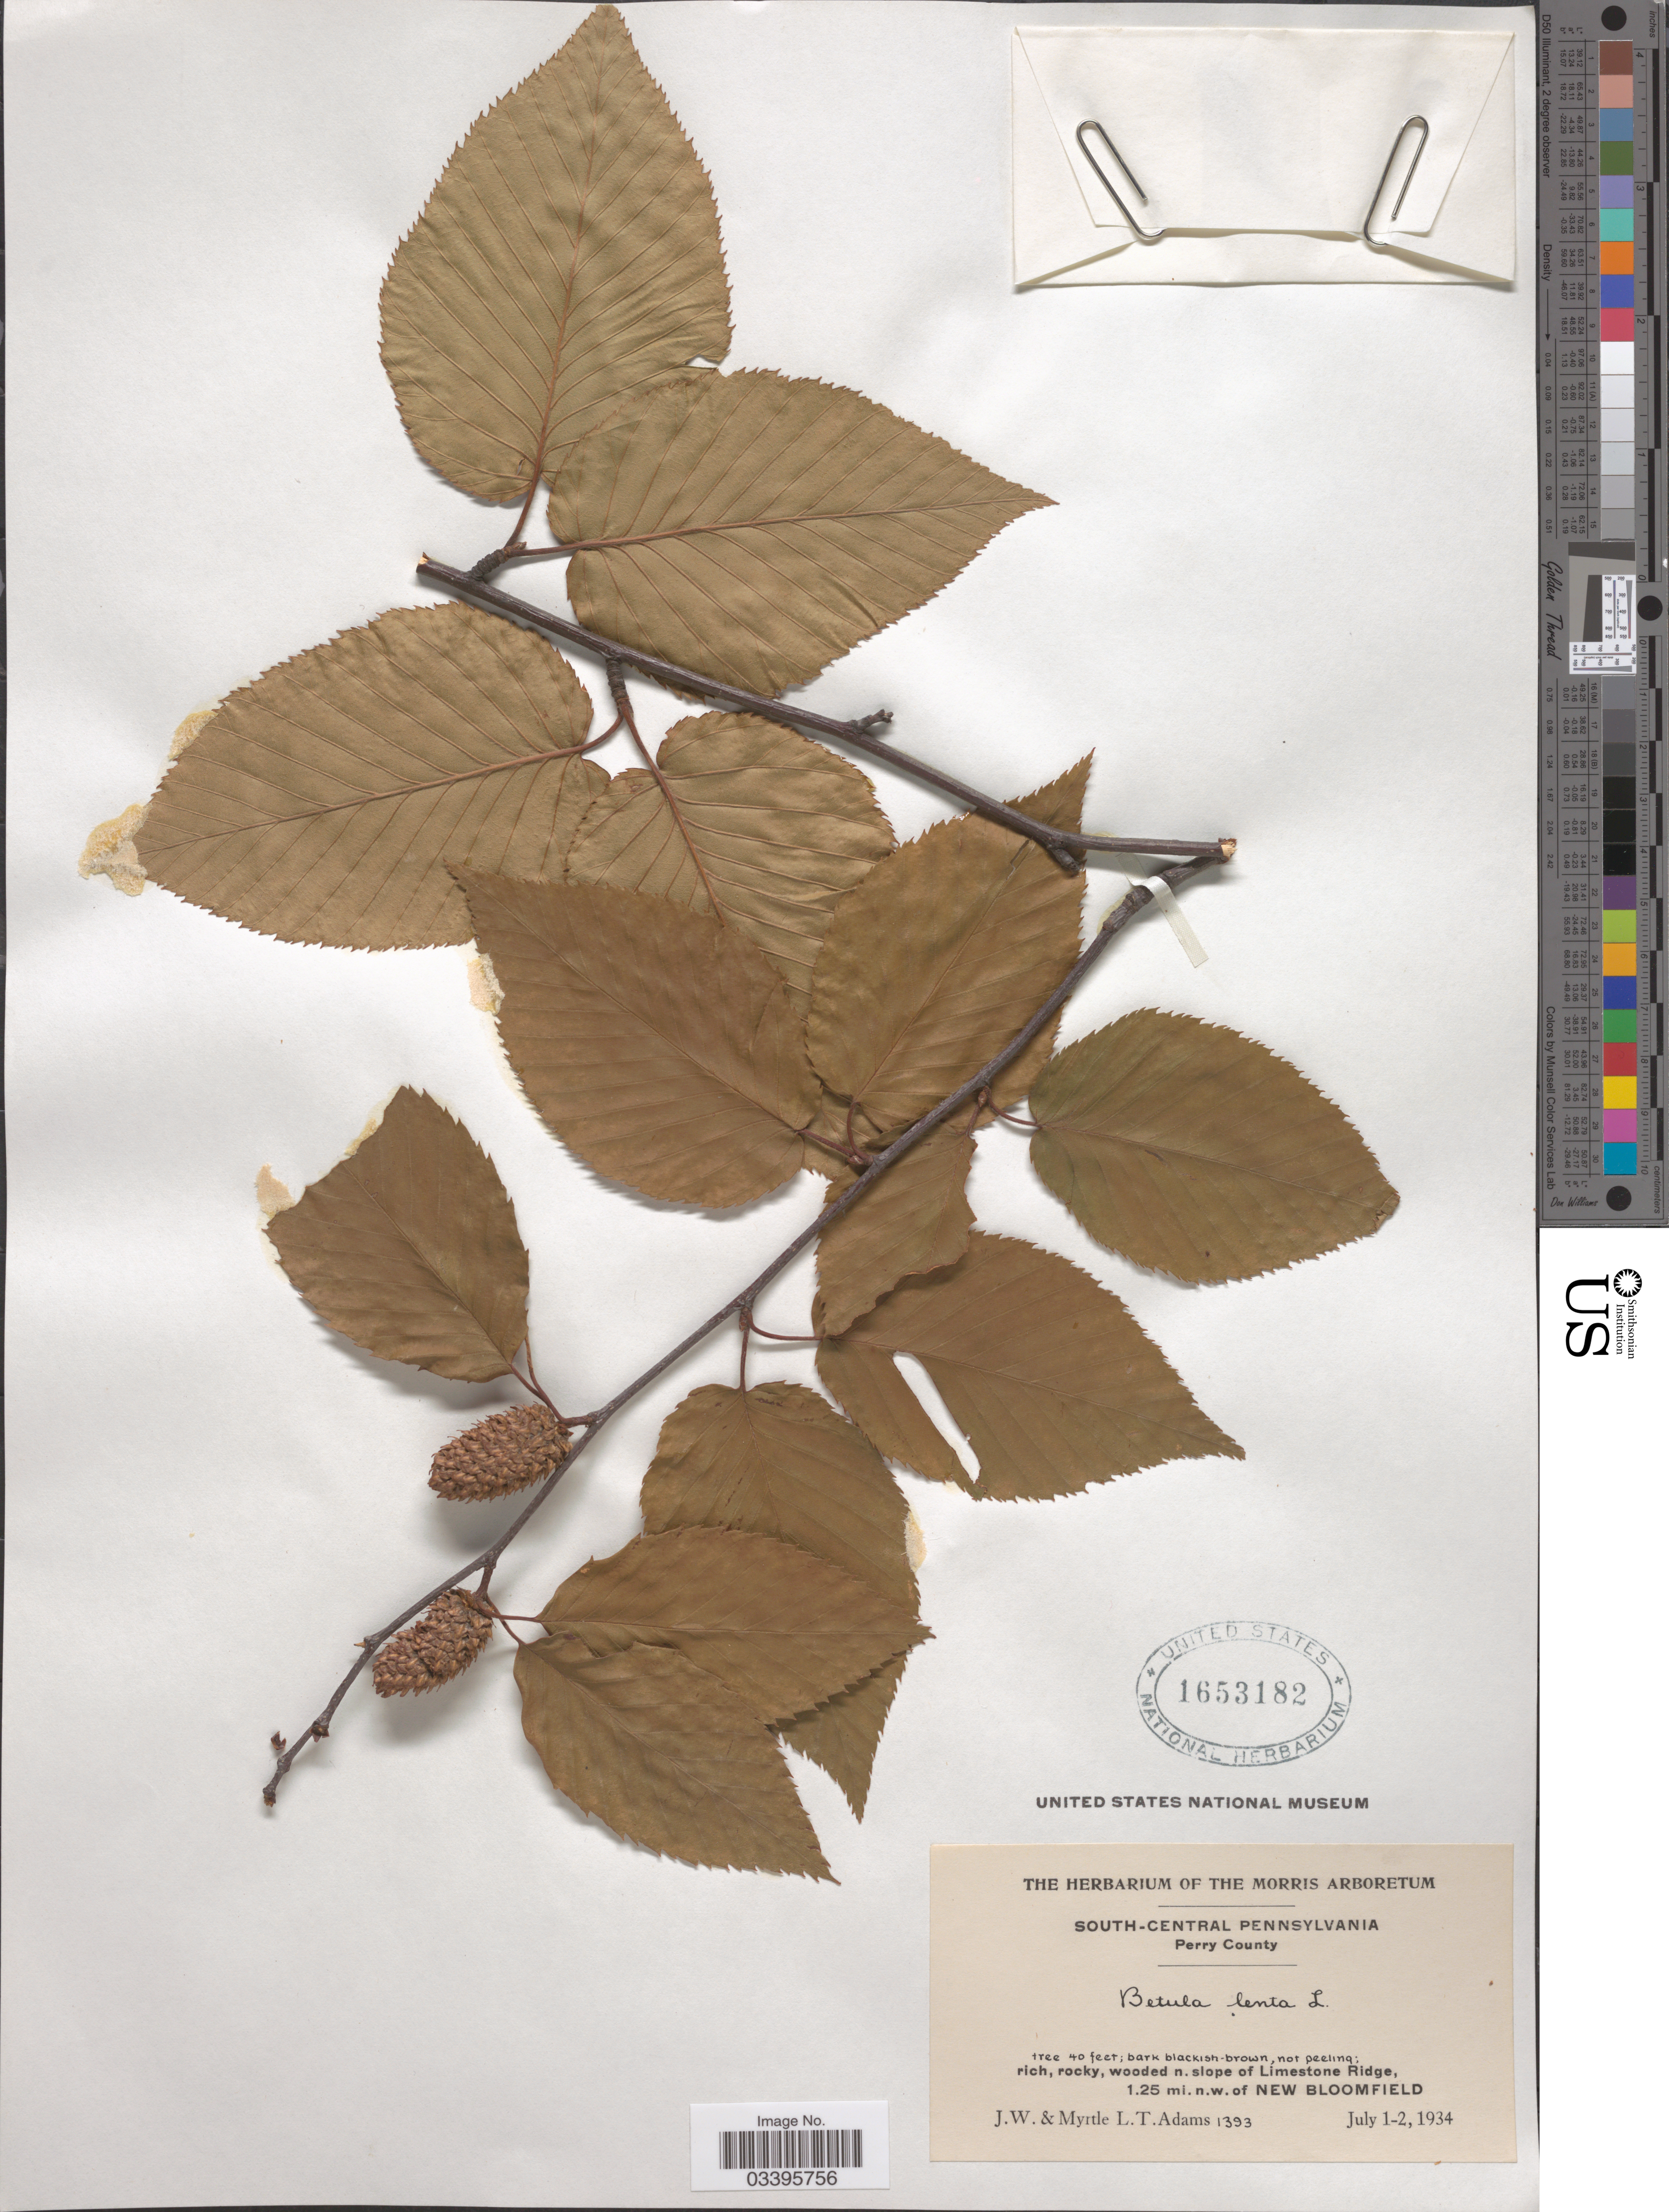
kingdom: Plantae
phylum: Tracheophyta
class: Magnoliopsida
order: Fagales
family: Betulaceae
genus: Betula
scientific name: Betula lenta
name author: L.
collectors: J. Adams & M. T. Adams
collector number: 1393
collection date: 1934-07-01/1934-07-02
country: United States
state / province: Pennsylvania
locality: South-Central Pennsylvania. Perry County, wooded n. slope of Limestone Ridge, 1.25 mi. n.w. of New Bloomfield.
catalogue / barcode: US 1653182